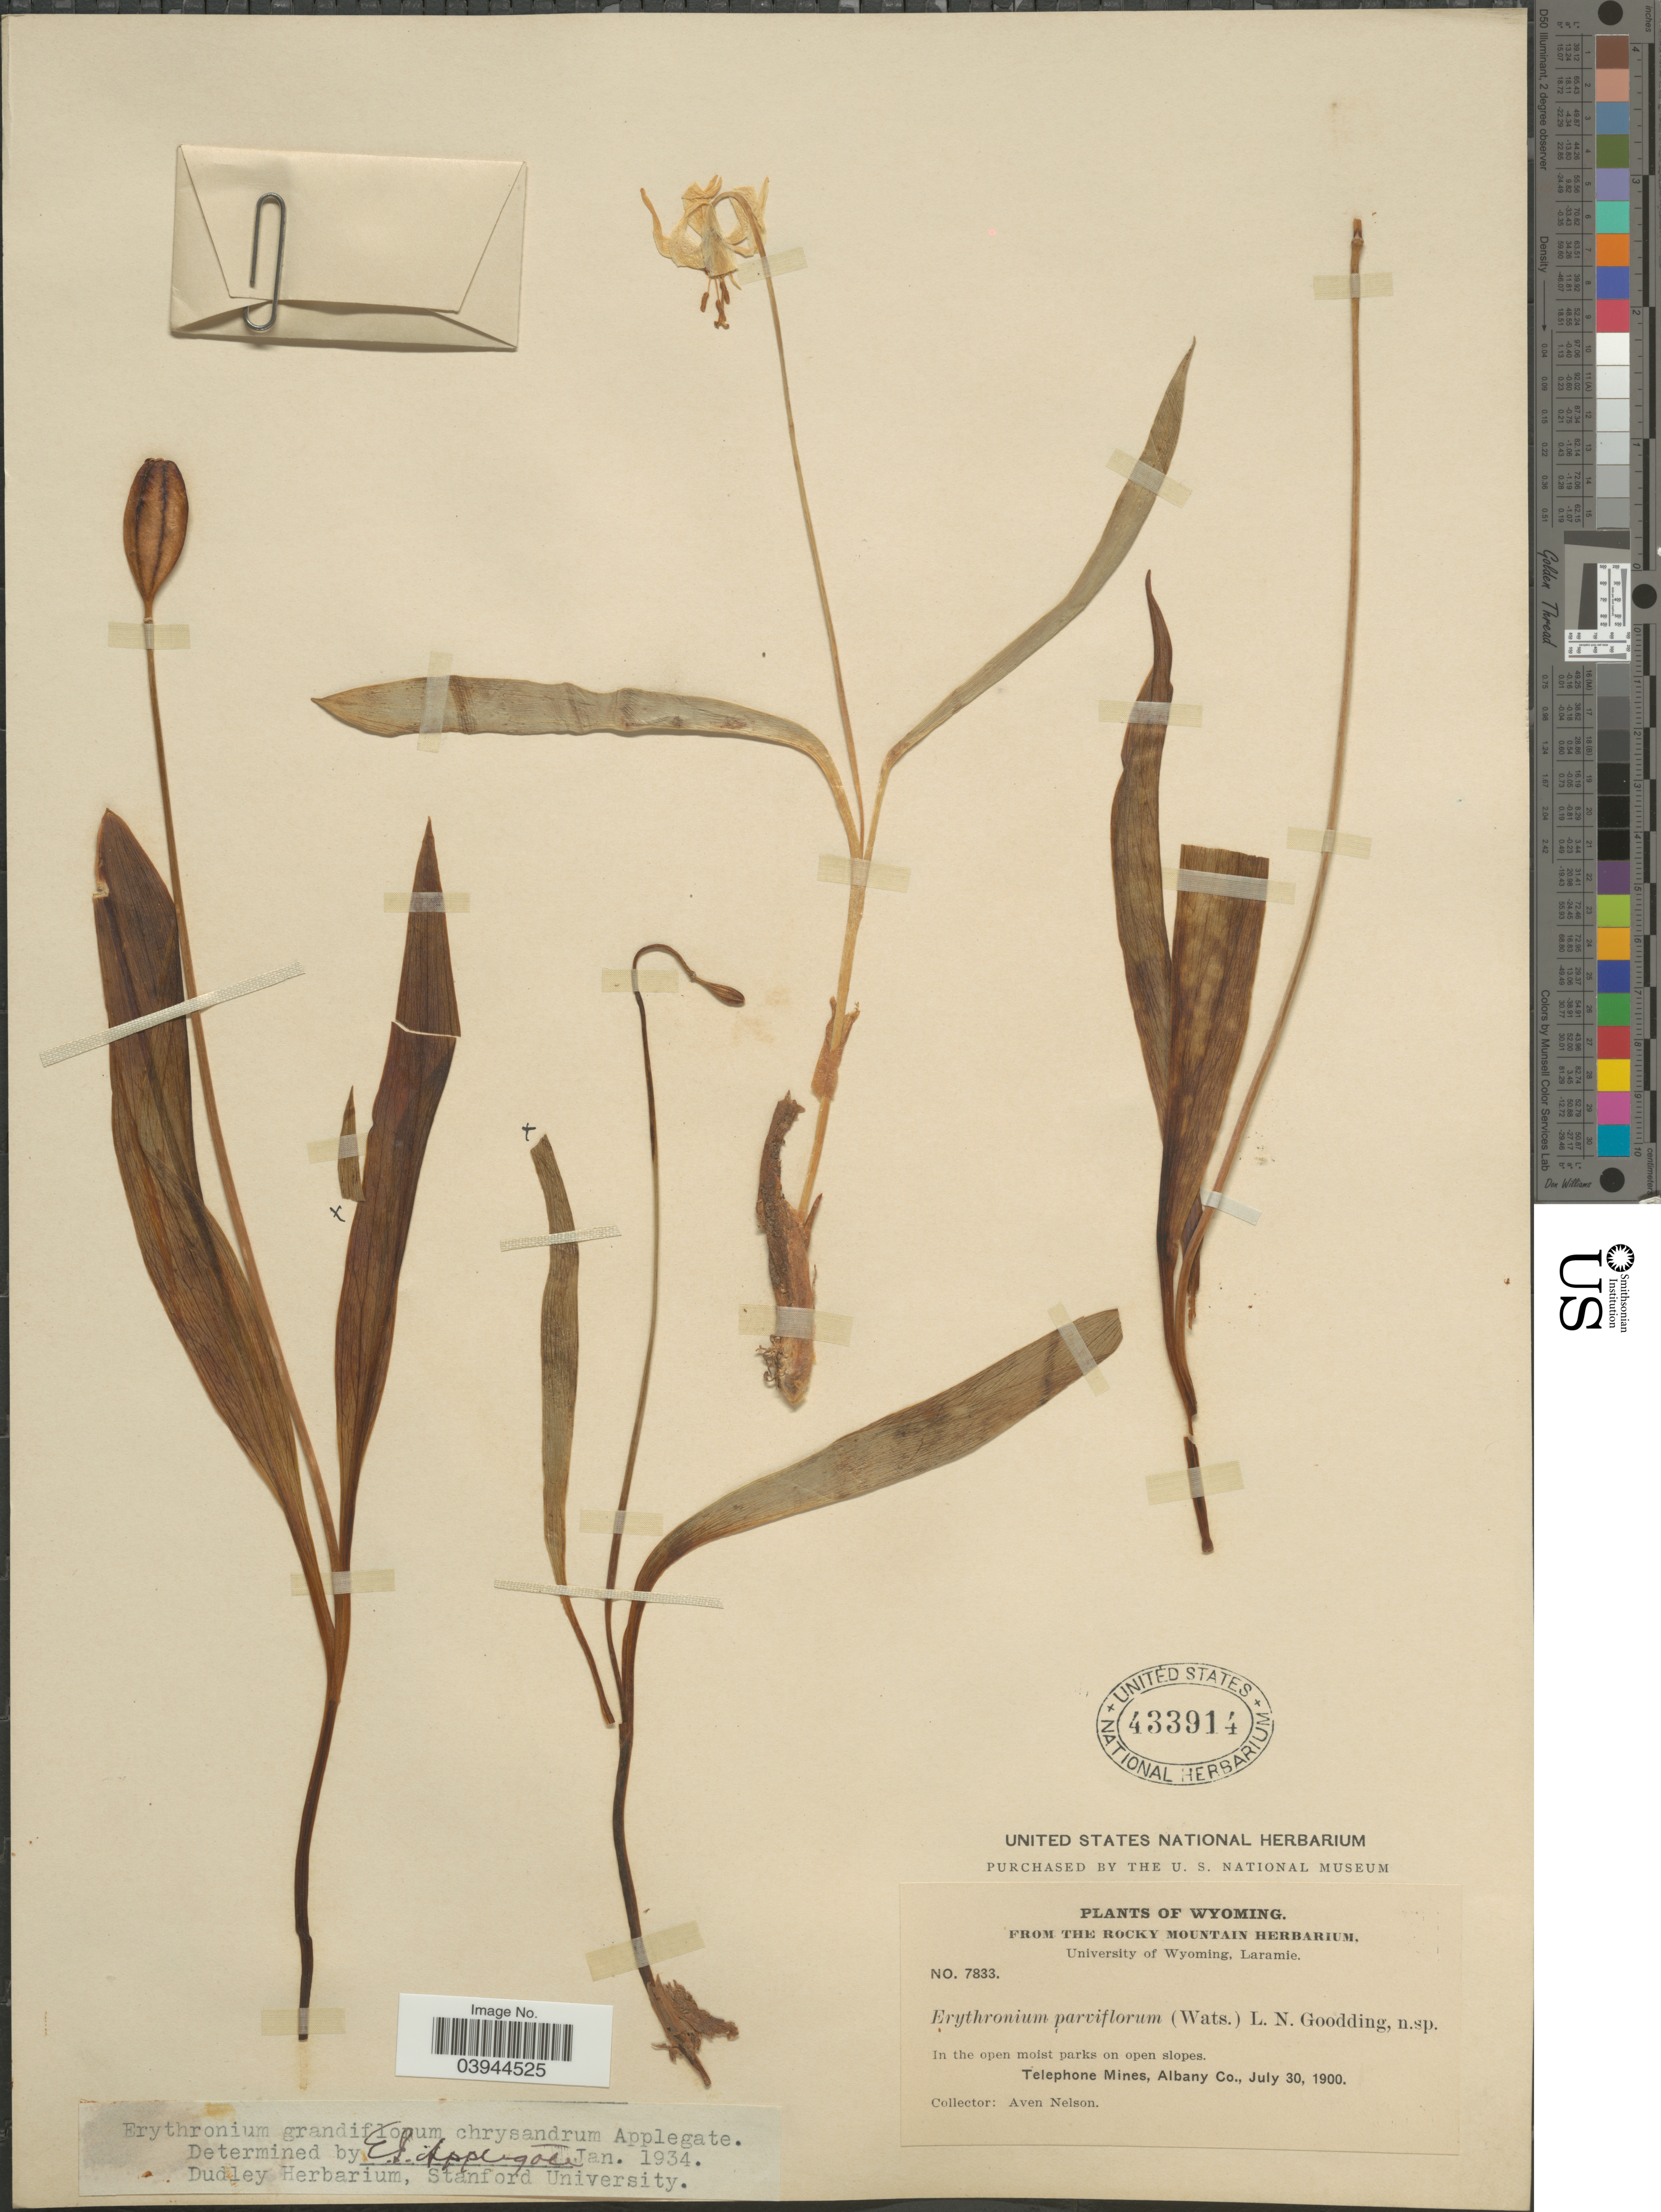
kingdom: Plantae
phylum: Tracheophyta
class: Liliopsida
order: Liliales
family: Liliaceae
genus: Erythronium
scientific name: Erythronium grandiflorum subsp. chrysandrum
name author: (Applegate) Abrams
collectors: A. Nelson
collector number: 7833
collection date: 1900-07-30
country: United States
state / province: Wyoming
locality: Telephone Mines, Albany Co.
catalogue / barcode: US 433914